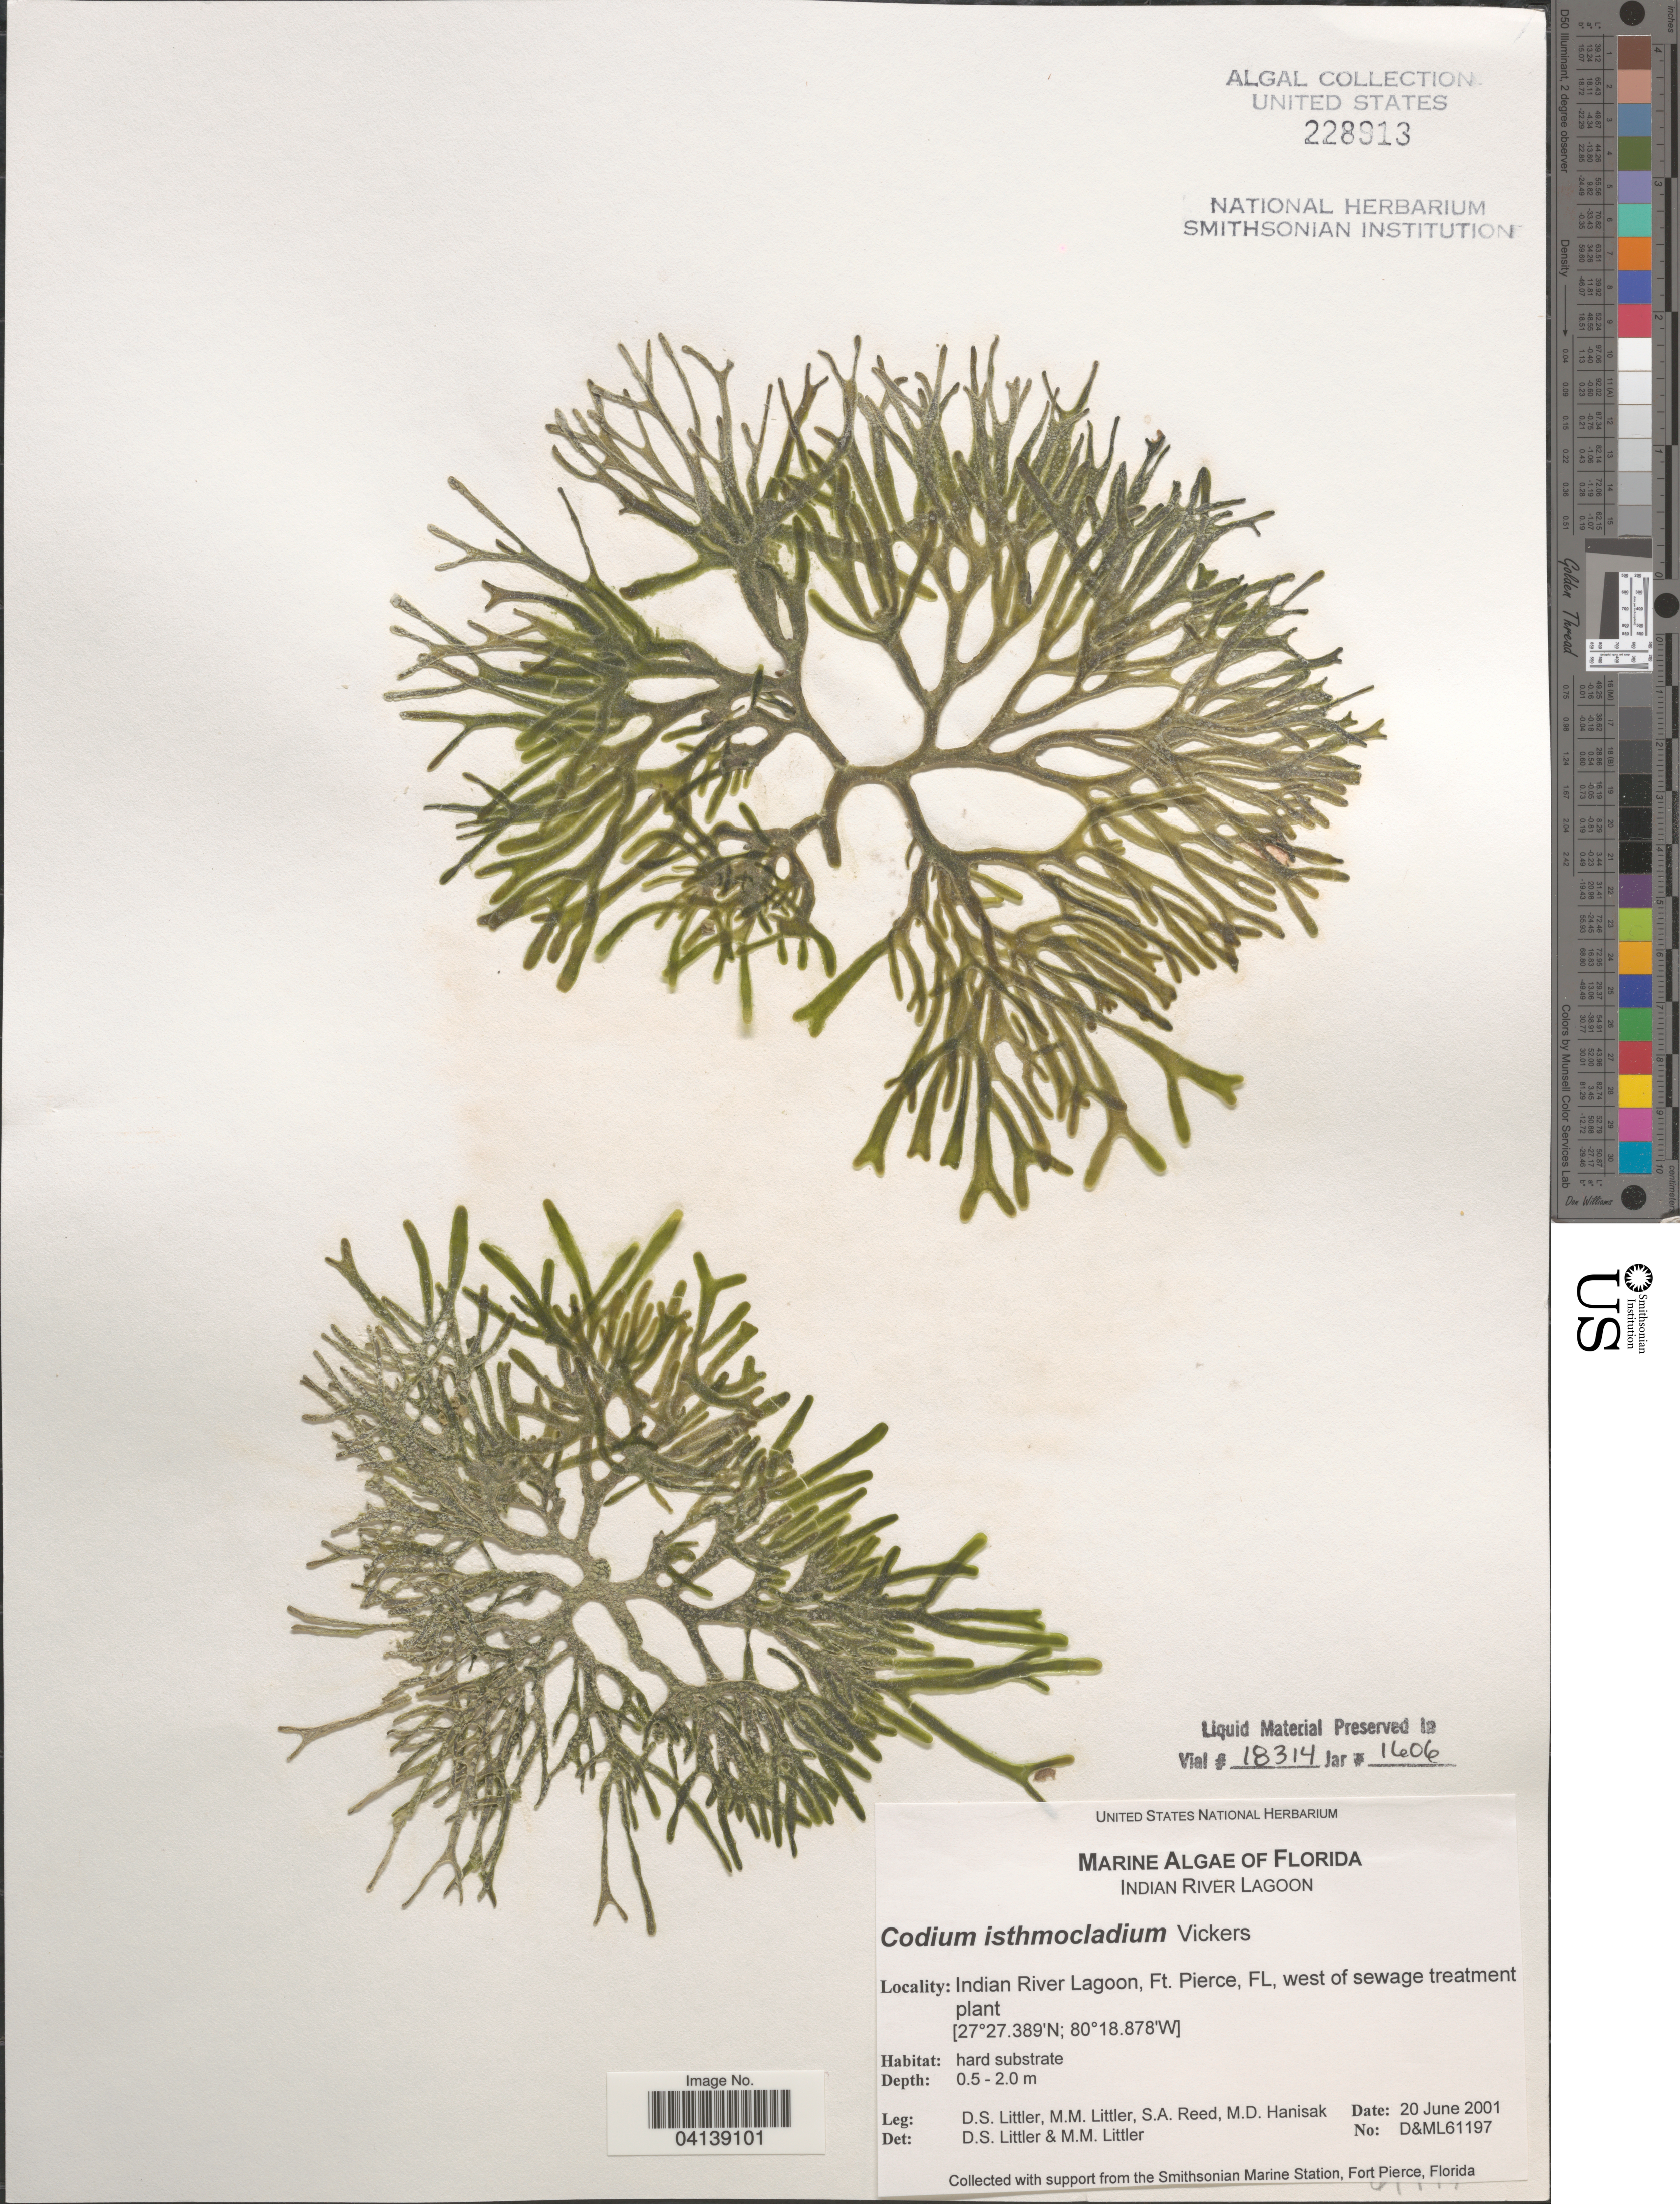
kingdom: Plantae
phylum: Chlorophyta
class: Ulvophyceae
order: Bryopsidales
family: Codiaceae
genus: Codium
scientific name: Codium isthmocladum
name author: Vickers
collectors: D. S. Littler, S. Reed & M. Hanisak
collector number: D&ML61197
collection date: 2001-06-20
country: United States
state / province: Florida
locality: Indian River Lagoon, Ft. Pierce, west of sewage treatment plant.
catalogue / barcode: US 228913